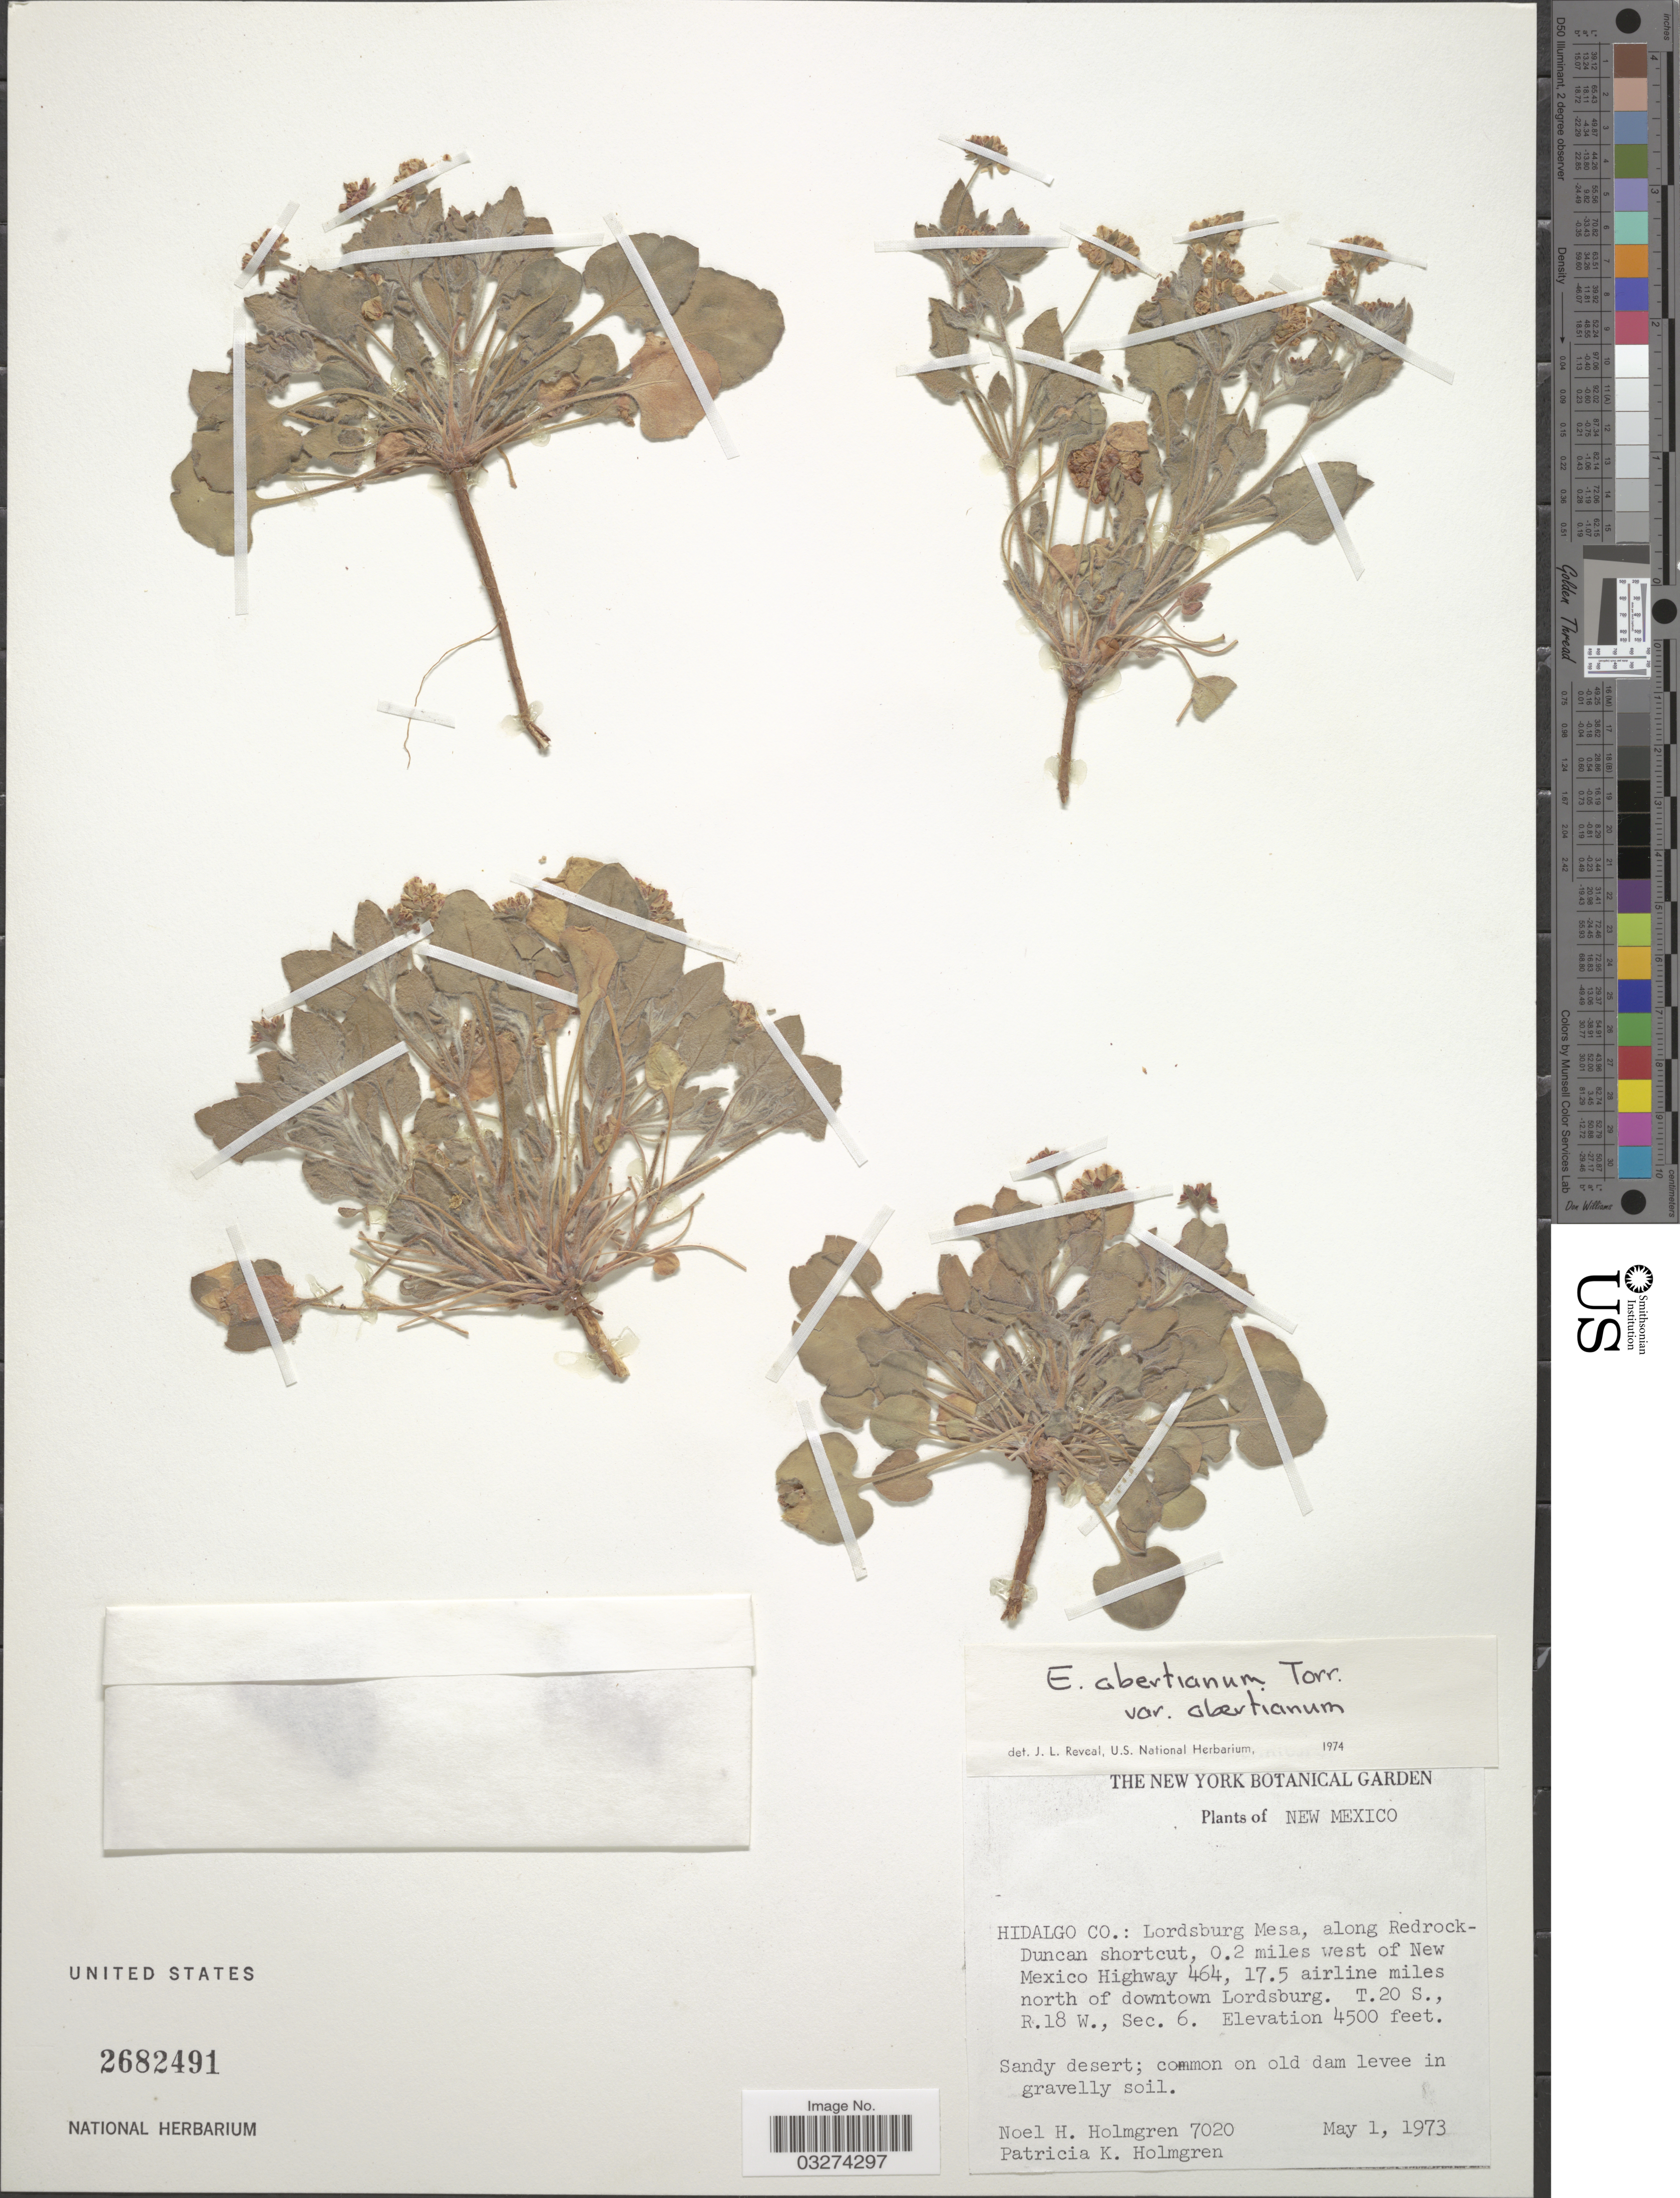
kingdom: Plantae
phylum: Tracheophyta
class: Magnoliopsida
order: Caryophyllales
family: Polygonaceae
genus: Eriogonum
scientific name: Eriogonum abertianum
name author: Torr.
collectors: N. H. Holmgren & P. K. Holmgren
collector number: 7020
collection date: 1973-05-01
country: United States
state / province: New Mexico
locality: Hidalgo Co.: Lordsburg Mesa, along Redrock-Duncan shortcut, 0.2 miles west of New Mexico Highway 464, 17.5 airline miles north of downtown Lordsburg. T20S, R18W, Sec. 6.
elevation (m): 1372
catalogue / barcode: US 2682491